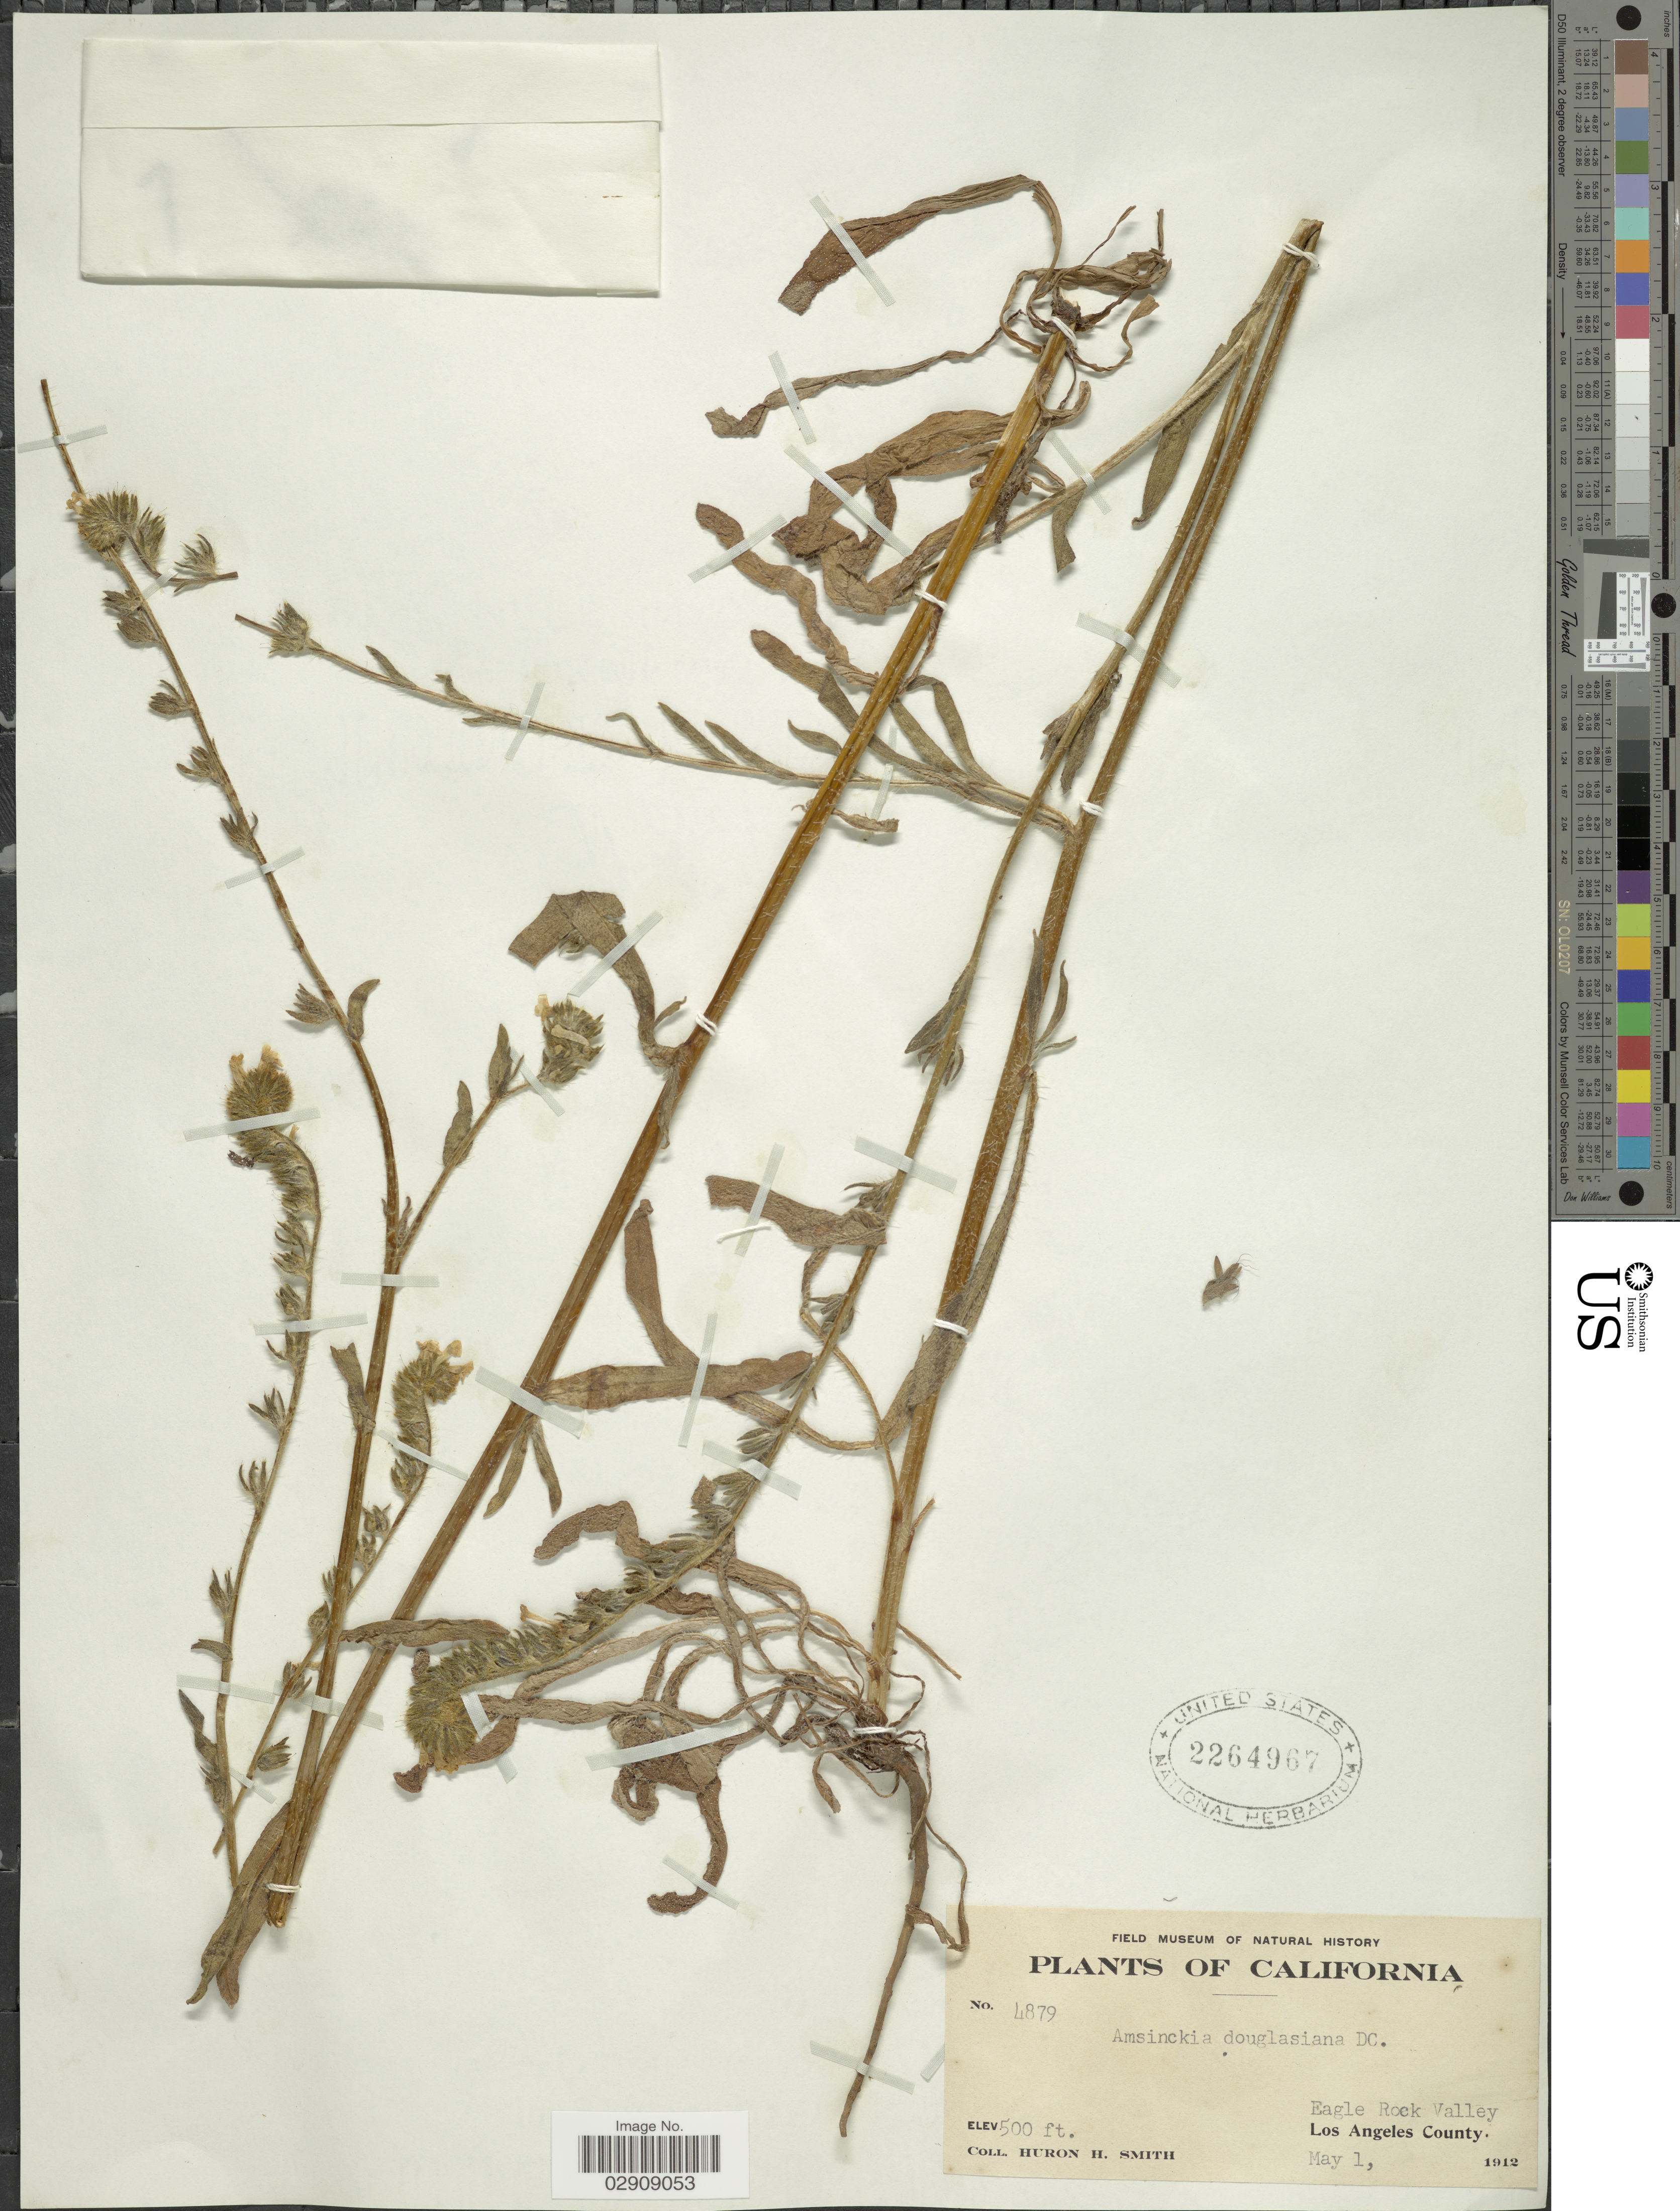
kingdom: Plantae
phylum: Tracheophyta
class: Magnoliopsida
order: Boraginales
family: Boraginaceae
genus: Amsinckia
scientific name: Amsinckia douglasiana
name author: A. DC.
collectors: Huron H. Smith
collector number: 4879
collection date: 1912-05-01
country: United States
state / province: California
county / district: Los Angeles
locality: Eagle Rock Valley. Los Angeles County.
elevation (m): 152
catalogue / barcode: US 2264967